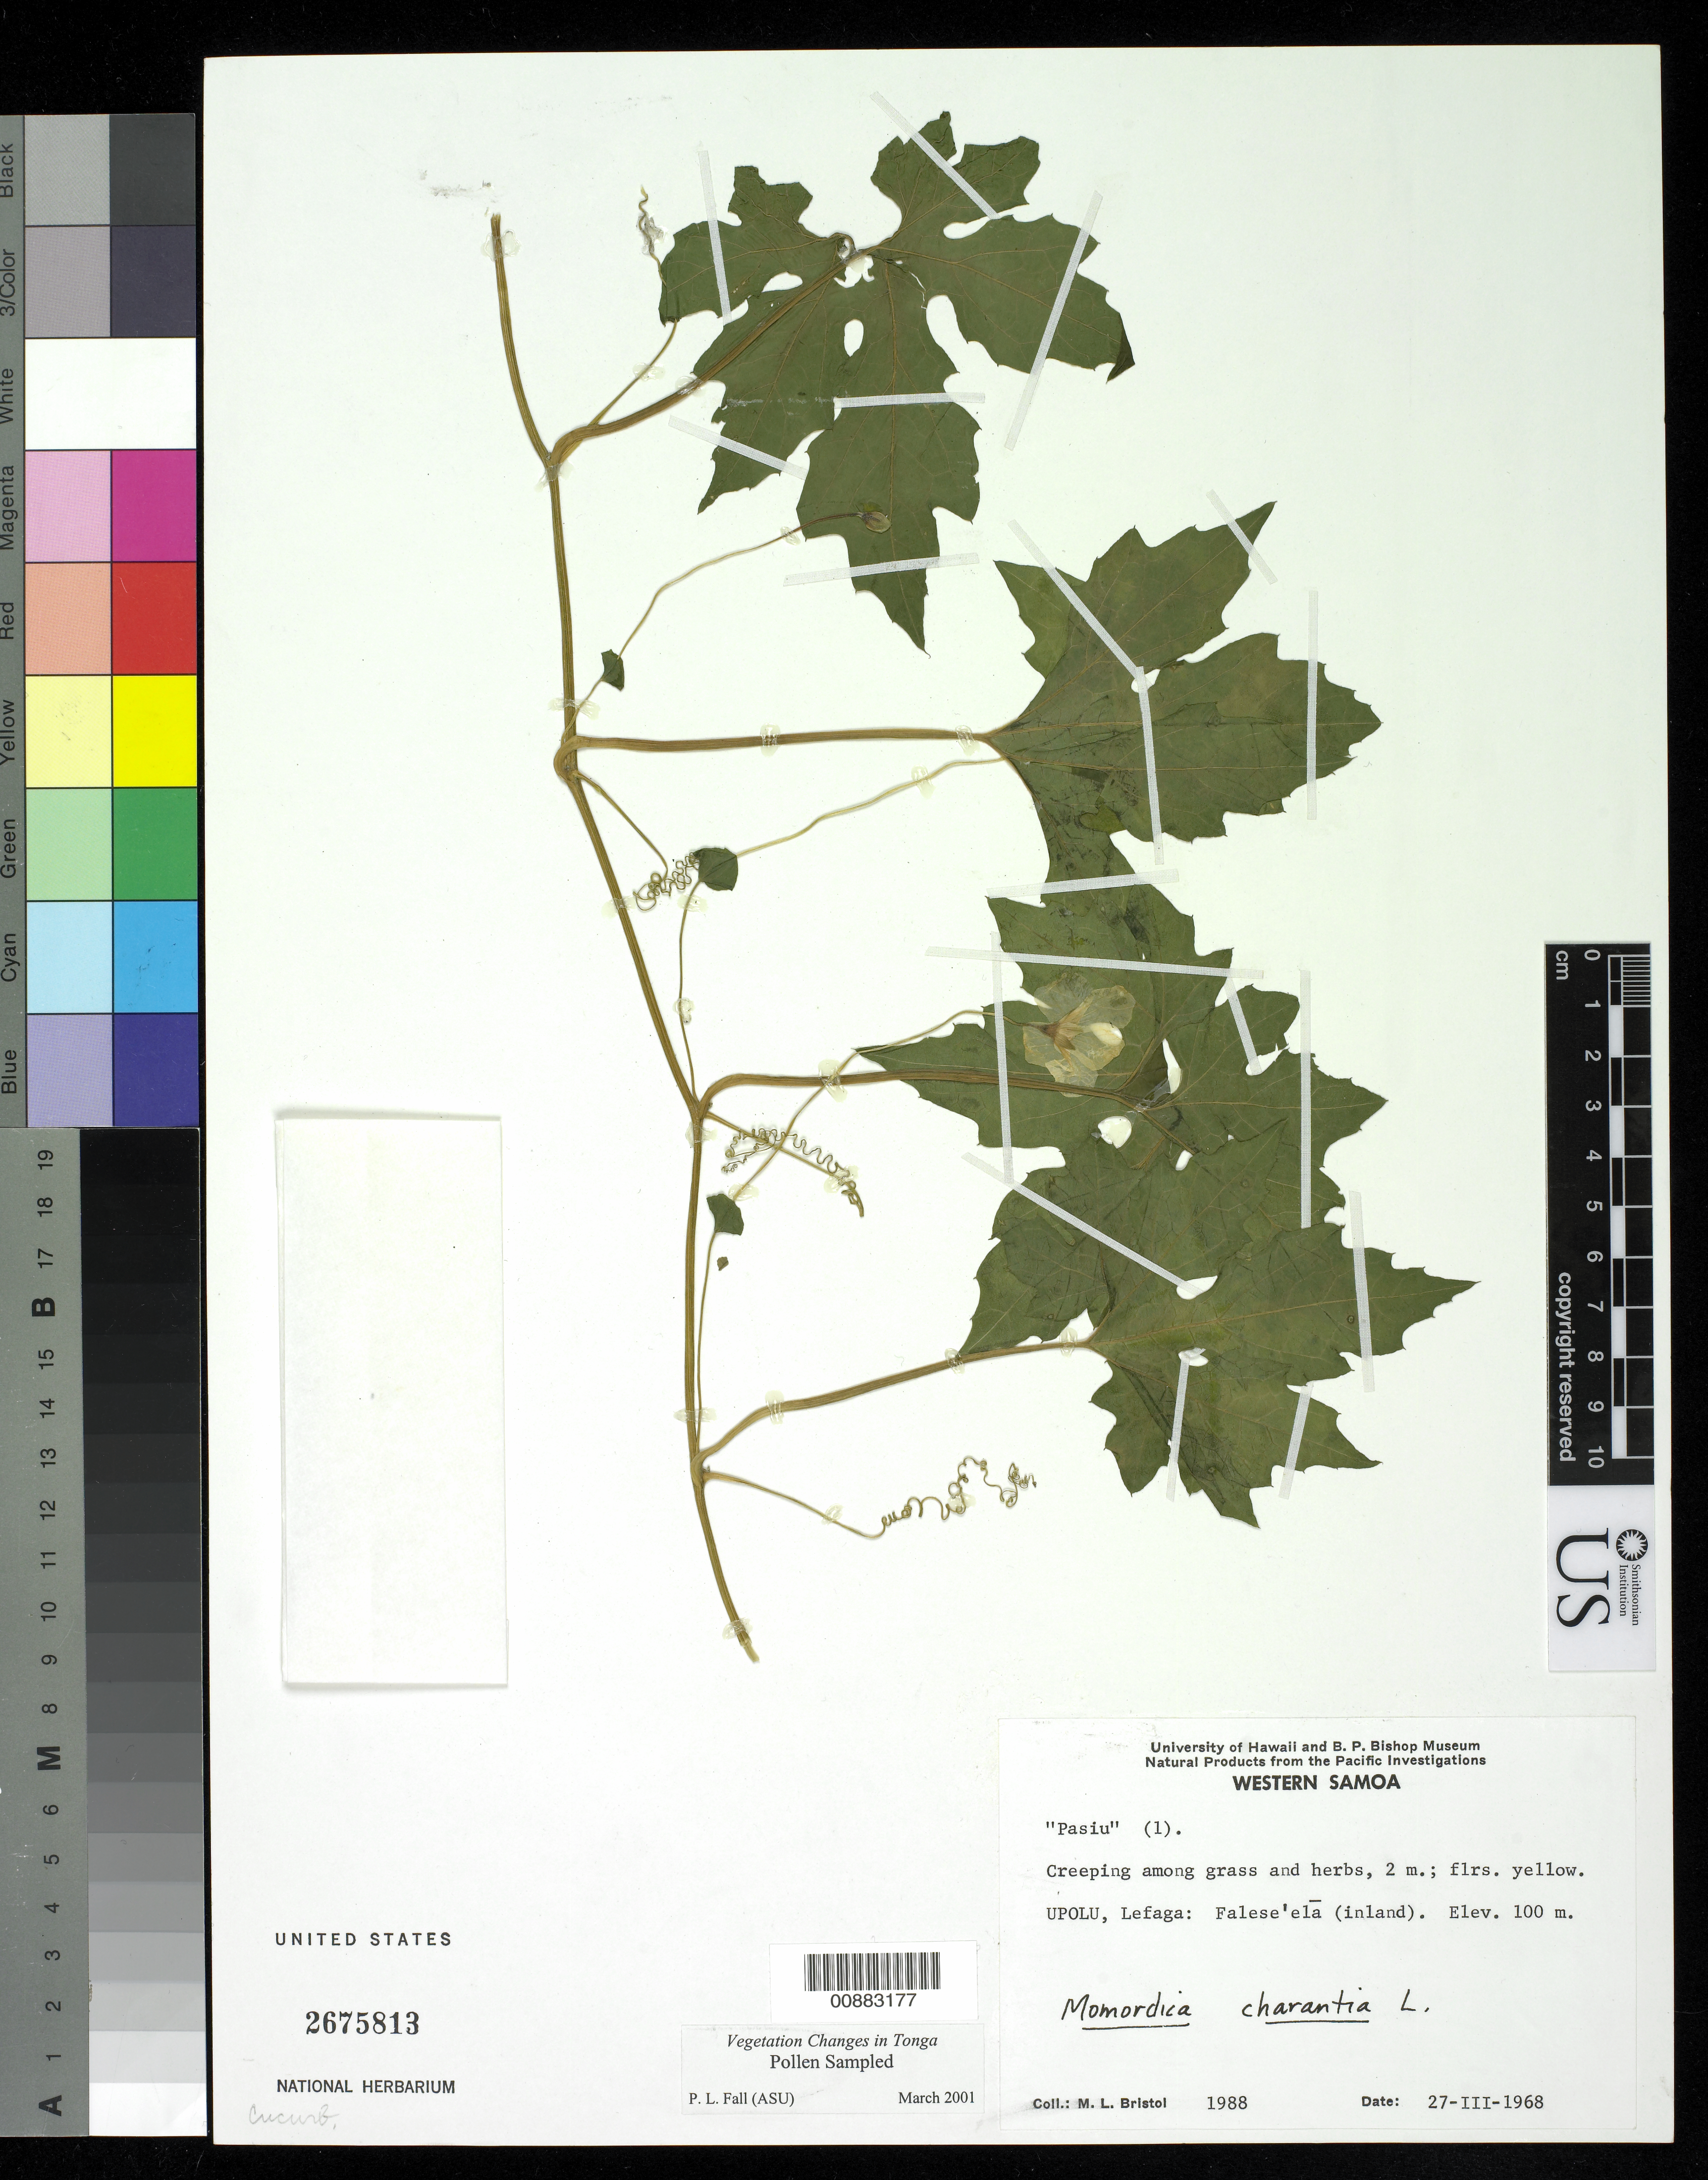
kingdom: Plantae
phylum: Tracheophyta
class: Magnoliopsida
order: Cucurbitales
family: Cucurbitaceae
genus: Momordica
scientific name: Momordica charantia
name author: L.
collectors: M. L. Bristol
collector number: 1988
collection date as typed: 27 Mar 1968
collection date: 1968-03-27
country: Samoa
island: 'Upolu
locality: Lefaga, Falese'ela (inland)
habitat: creeping among grass and herbs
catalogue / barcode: US 2675813